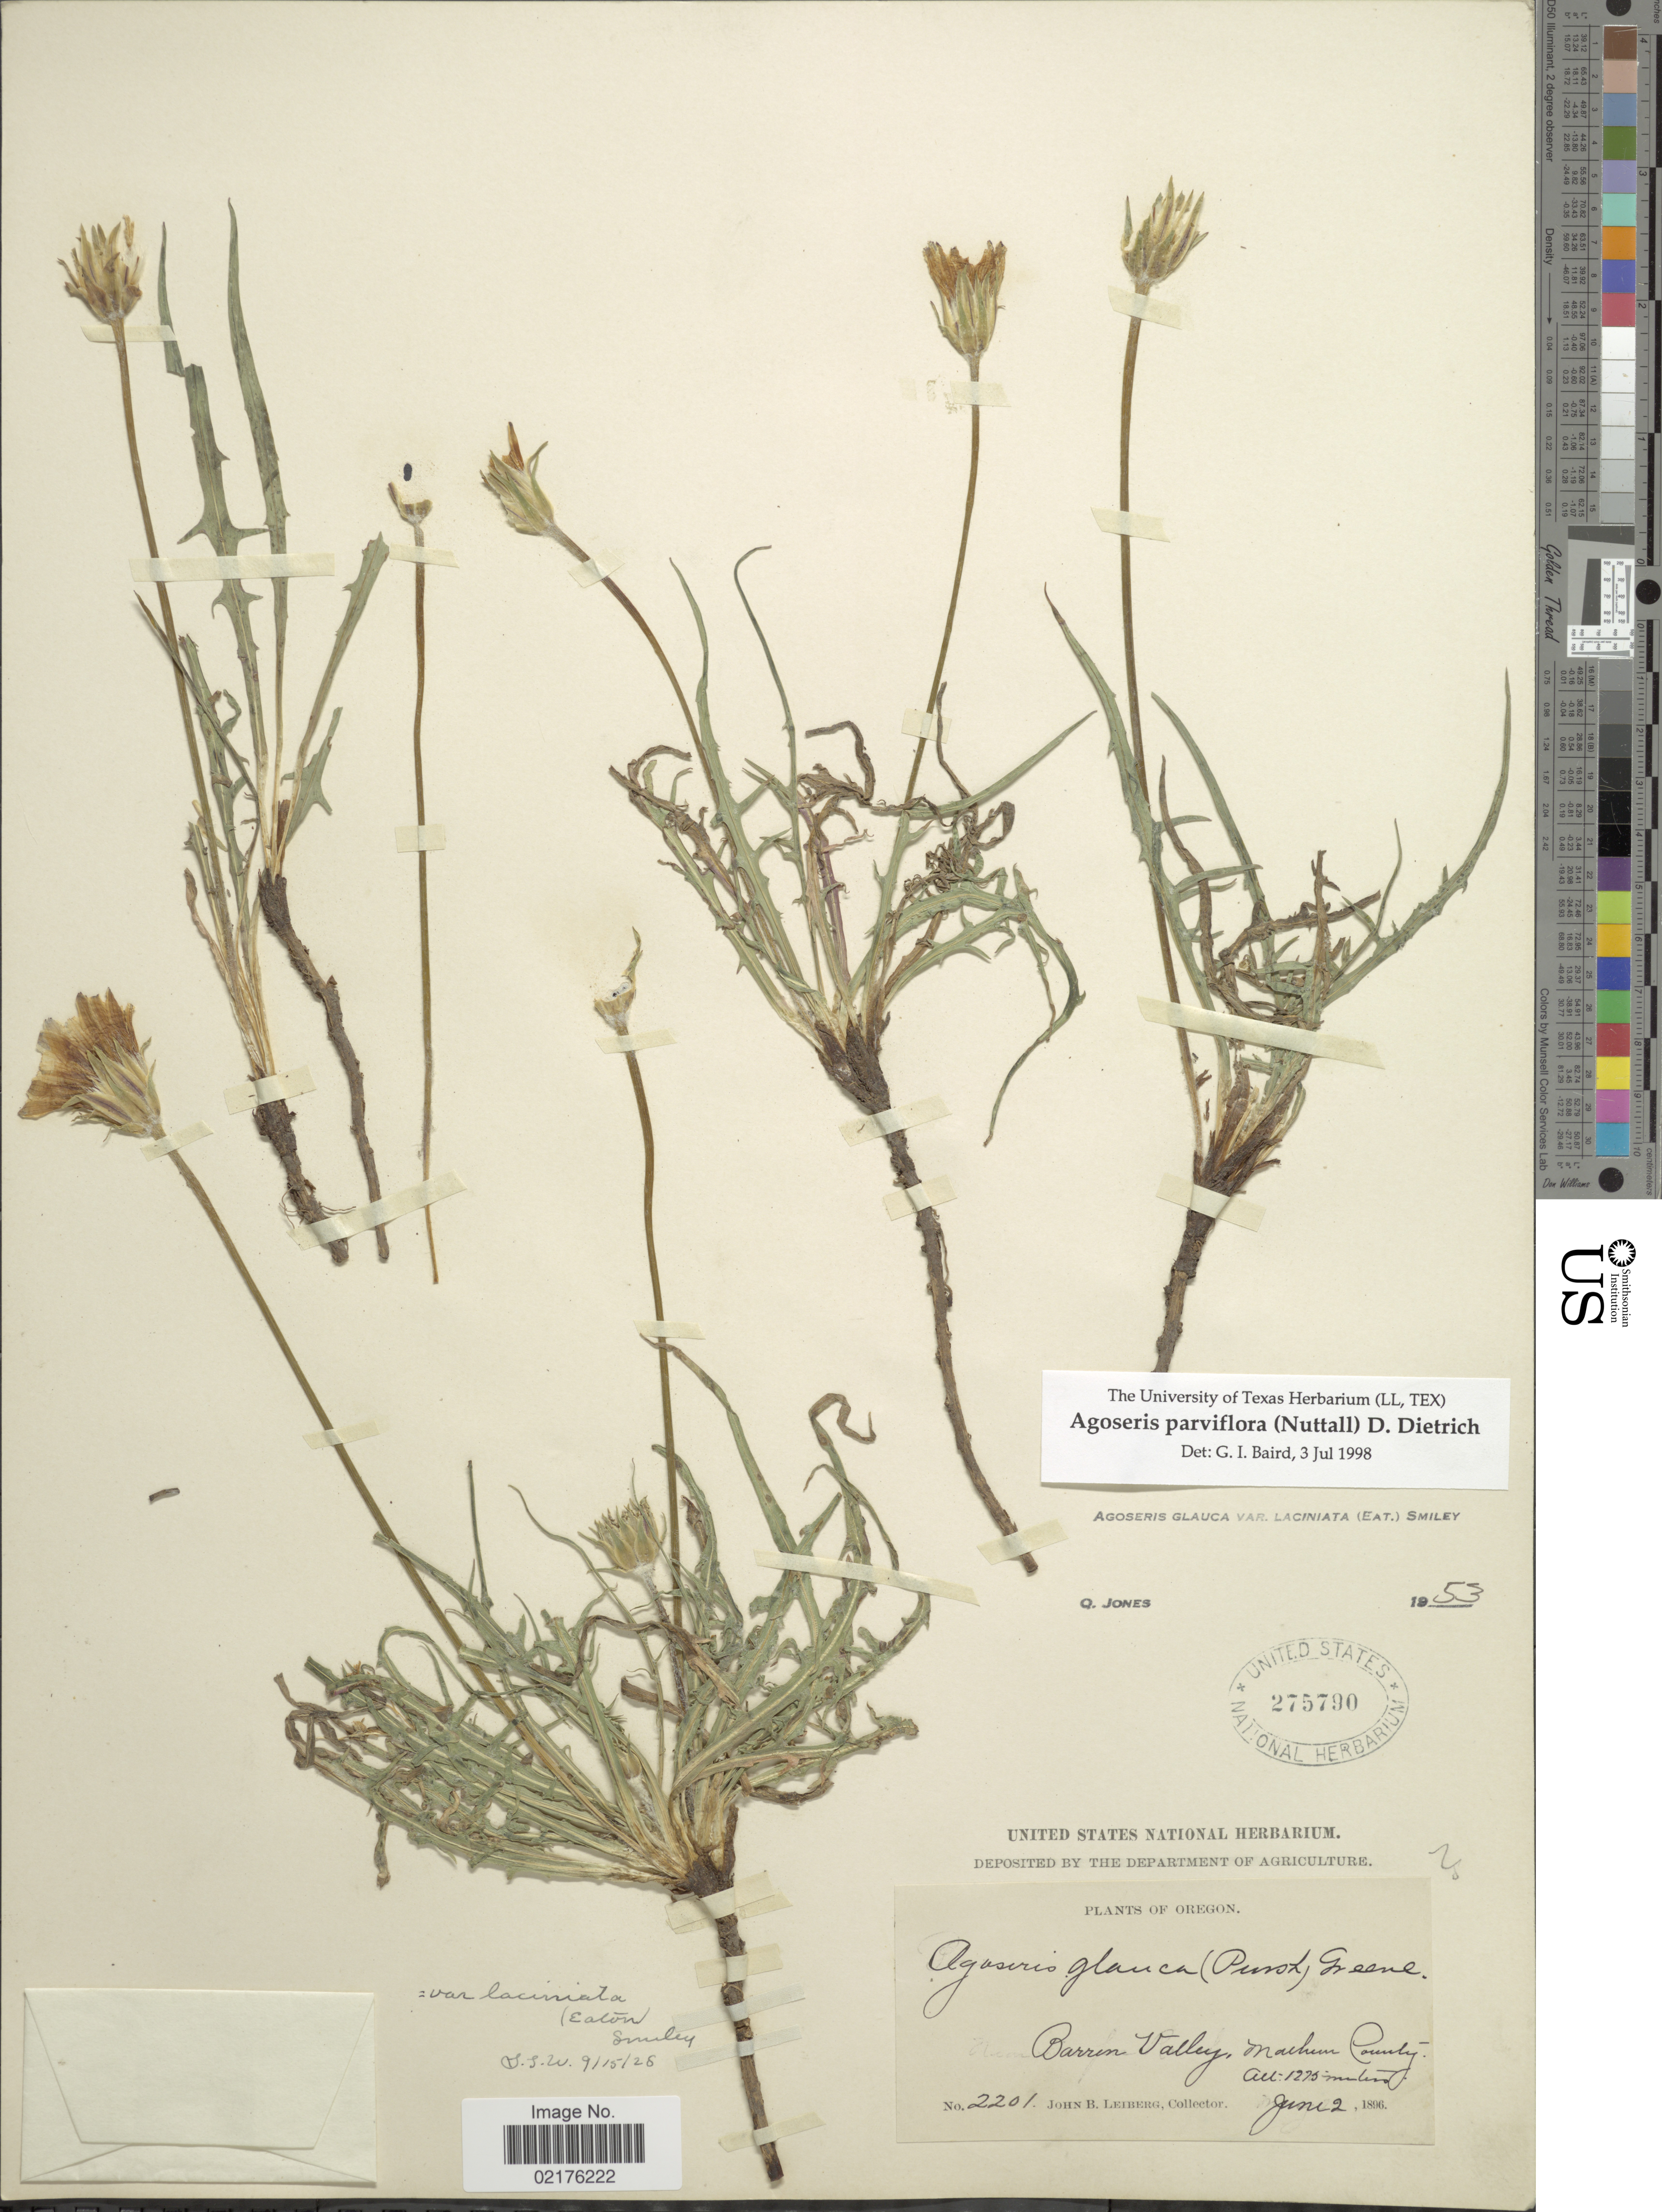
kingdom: Plantae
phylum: Tracheophyta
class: Magnoliopsida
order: Asterales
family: Asteraceae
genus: Agoseris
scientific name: Agoseris parviflora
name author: (Nutt.) D. Dietr.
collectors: J. B. Leiberg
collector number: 2201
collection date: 1896-06-02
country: United States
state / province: Oregon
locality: Barren County, Malhurn County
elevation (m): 1275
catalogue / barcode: US 275790